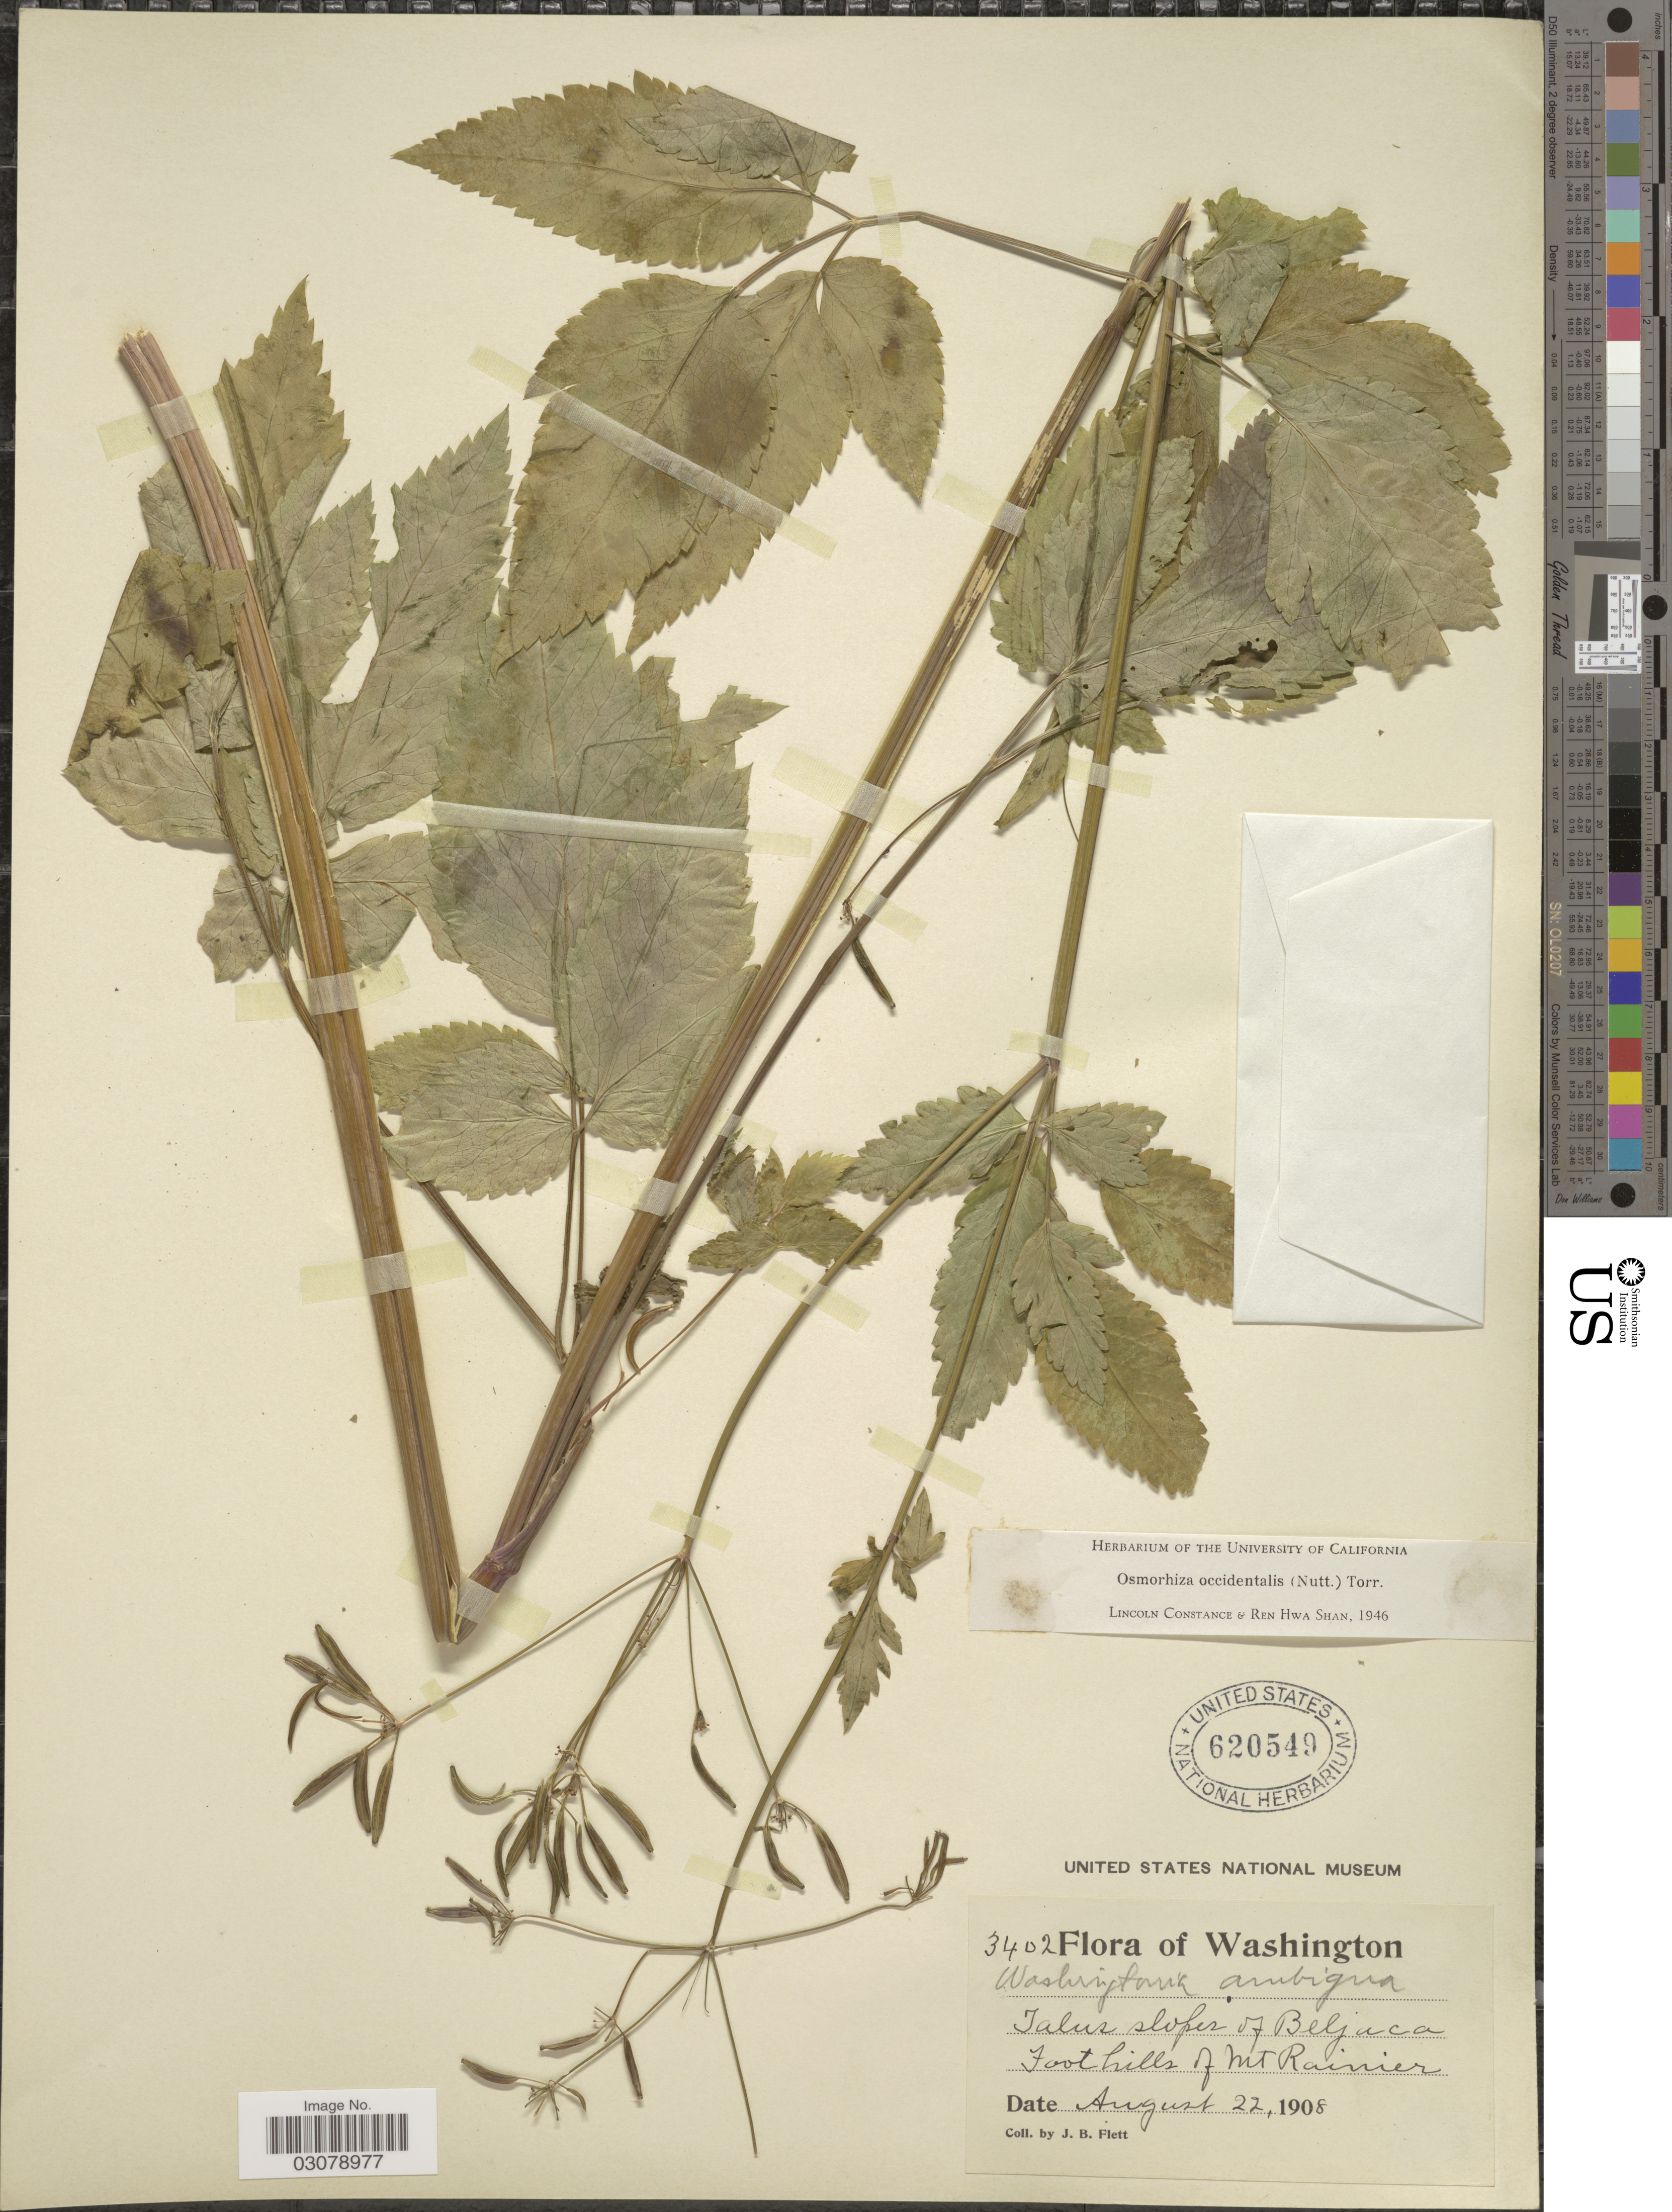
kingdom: Plantae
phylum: Tracheophyta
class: Magnoliopsida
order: Apiales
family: Apiaceae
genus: Osmorhiza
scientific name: Osmorhiza occidentalis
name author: (Nutt.) Torr.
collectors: J. Flett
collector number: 3402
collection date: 1908-08-22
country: United States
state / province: Washington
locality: Talus slopes of Beljuca, Foothills of Mt Rainier.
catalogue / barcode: US 620549